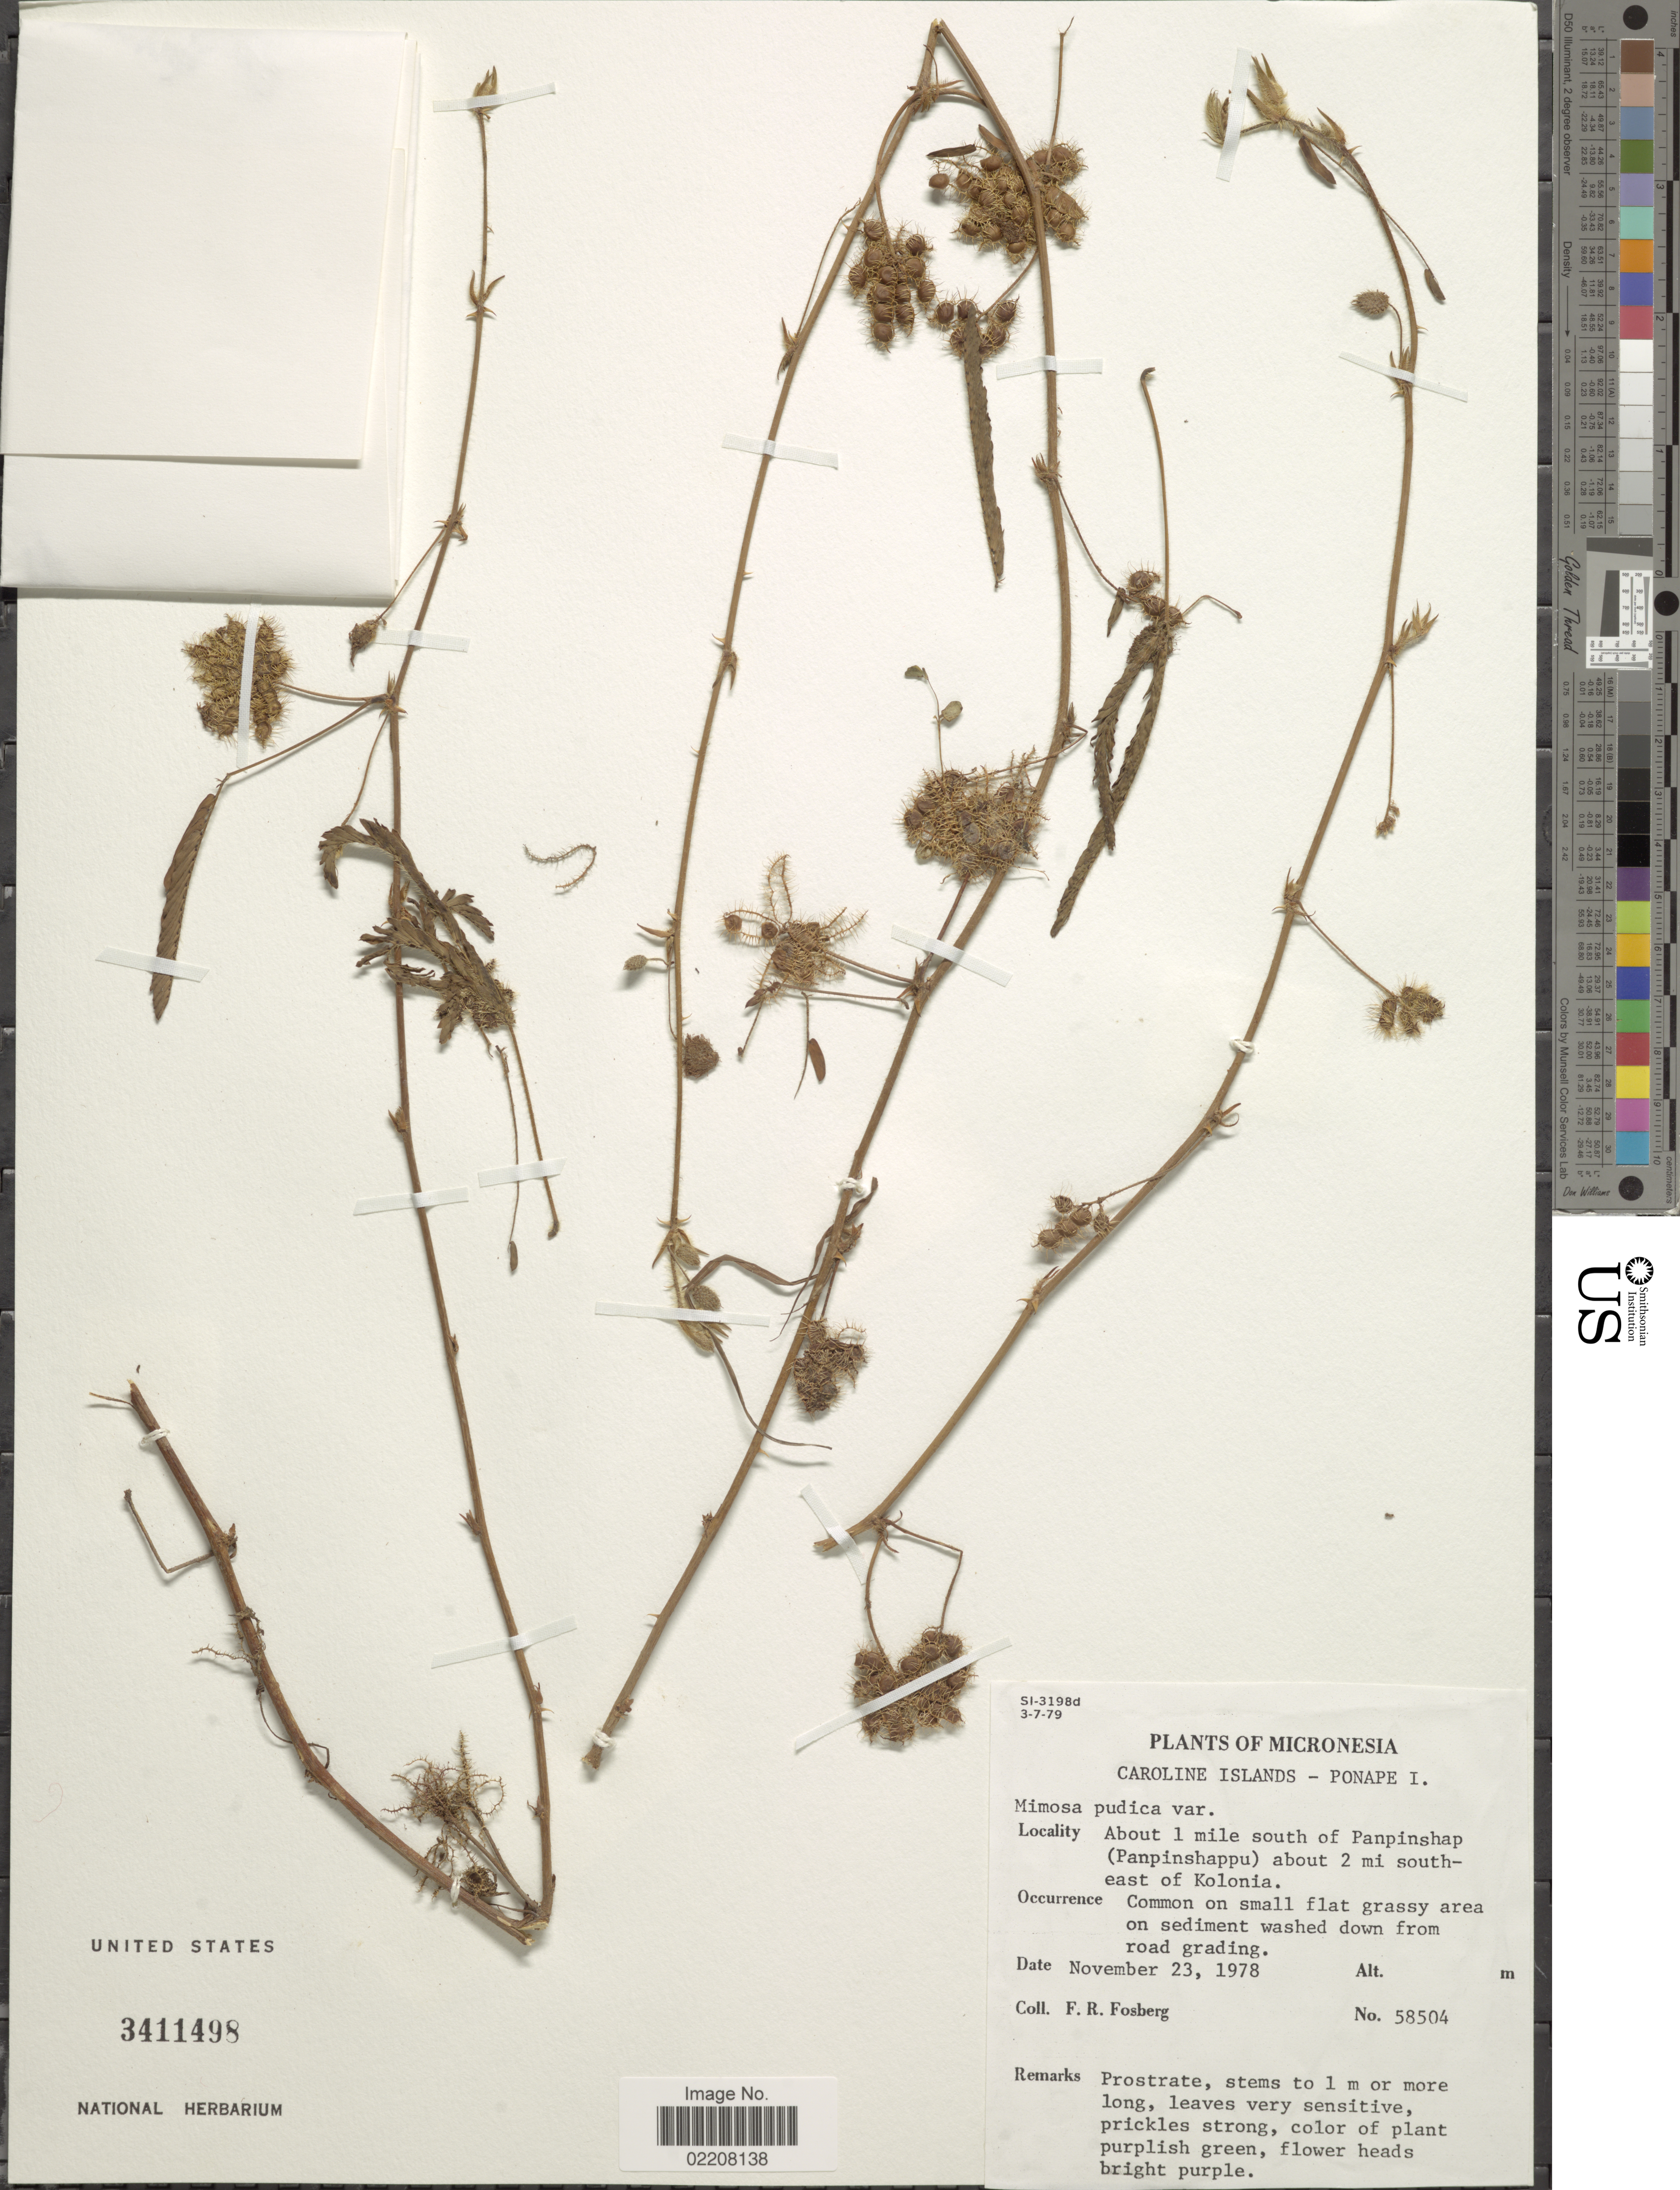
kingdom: Plantae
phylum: Tracheophyta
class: Magnoliopsida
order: Fabales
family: Fabaceae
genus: Mimosa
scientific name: Mimosa pudica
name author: L.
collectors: F. R. Fosberg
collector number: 58504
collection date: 1978-11-23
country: Micronesia, Federated States of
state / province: Pohnpei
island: Pohnpei [Ponape]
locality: Caroline Islands. Ponape I. About 1 mile south of Panpinshap (Panpinshappu) about 2 mi southeast of Kolonia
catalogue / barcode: US 3411498